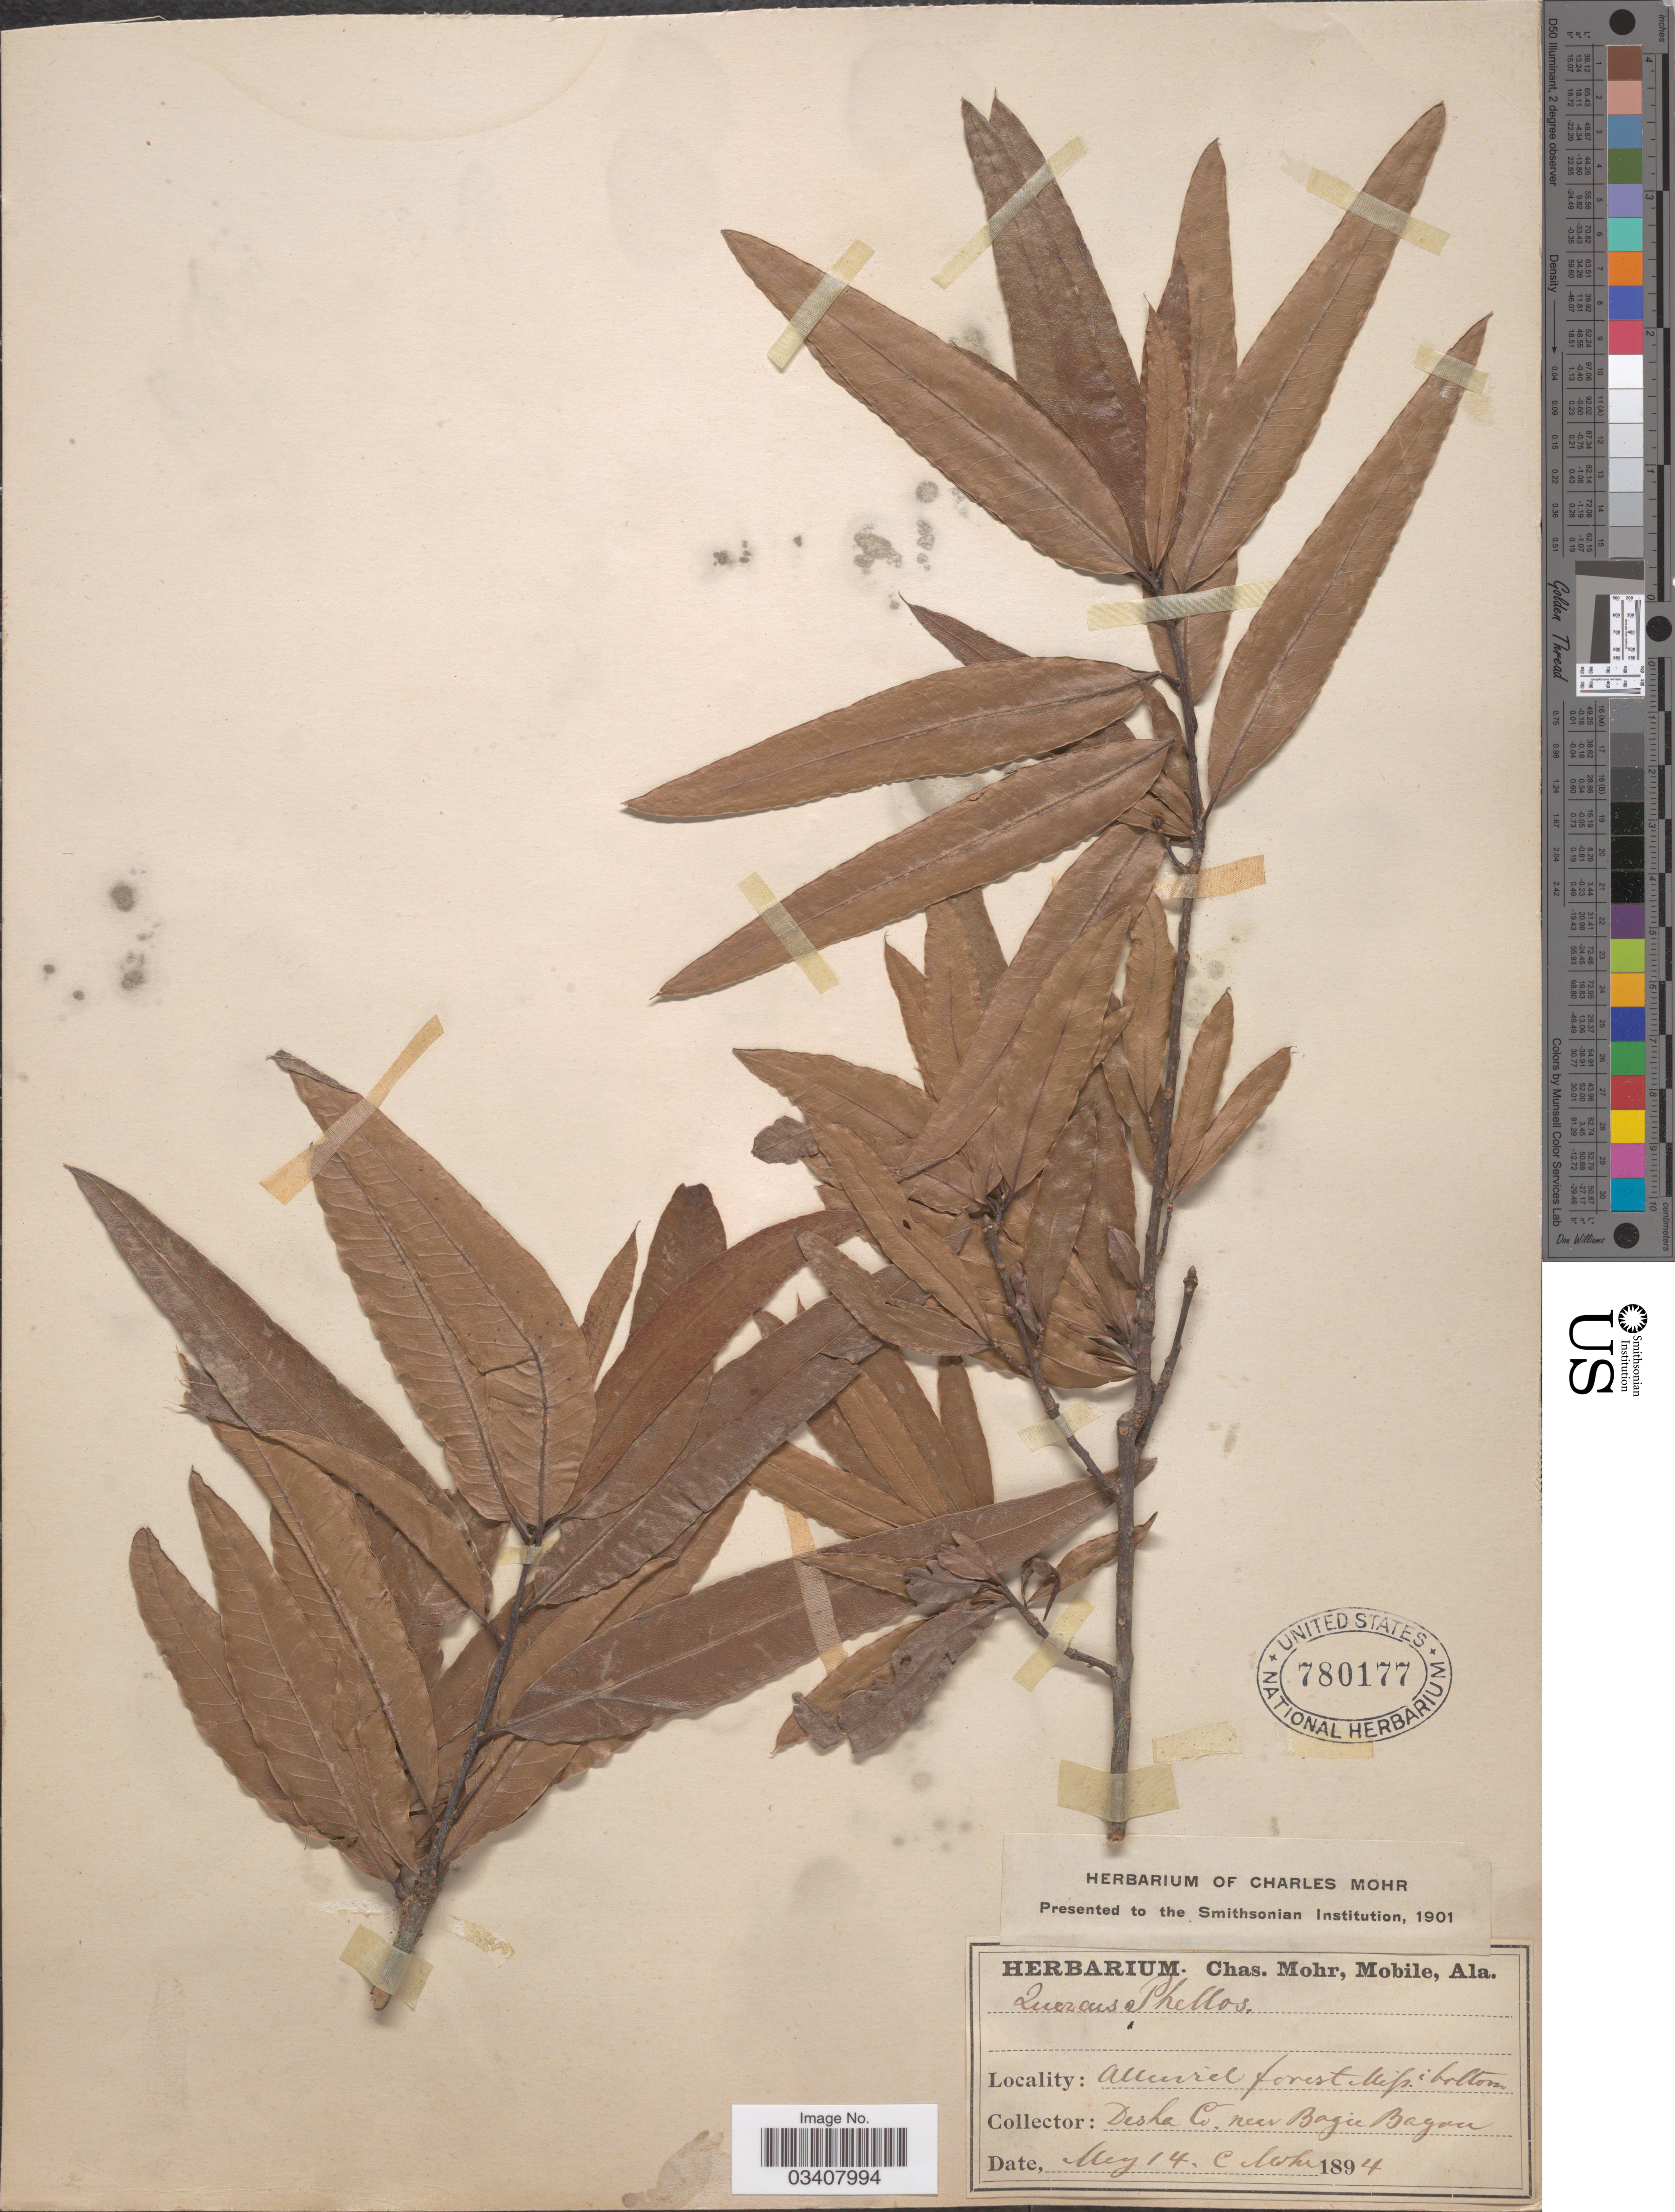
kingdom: Plantae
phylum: Tracheophyta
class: Magnoliopsida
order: Fagales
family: Fagaceae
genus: Quercus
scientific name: Quercus phellos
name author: L.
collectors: Mohr, C. T. (herbarium)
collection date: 1894-05-14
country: United States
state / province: Alabama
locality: Desha Co. near Bogie Bayou.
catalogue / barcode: US 780177